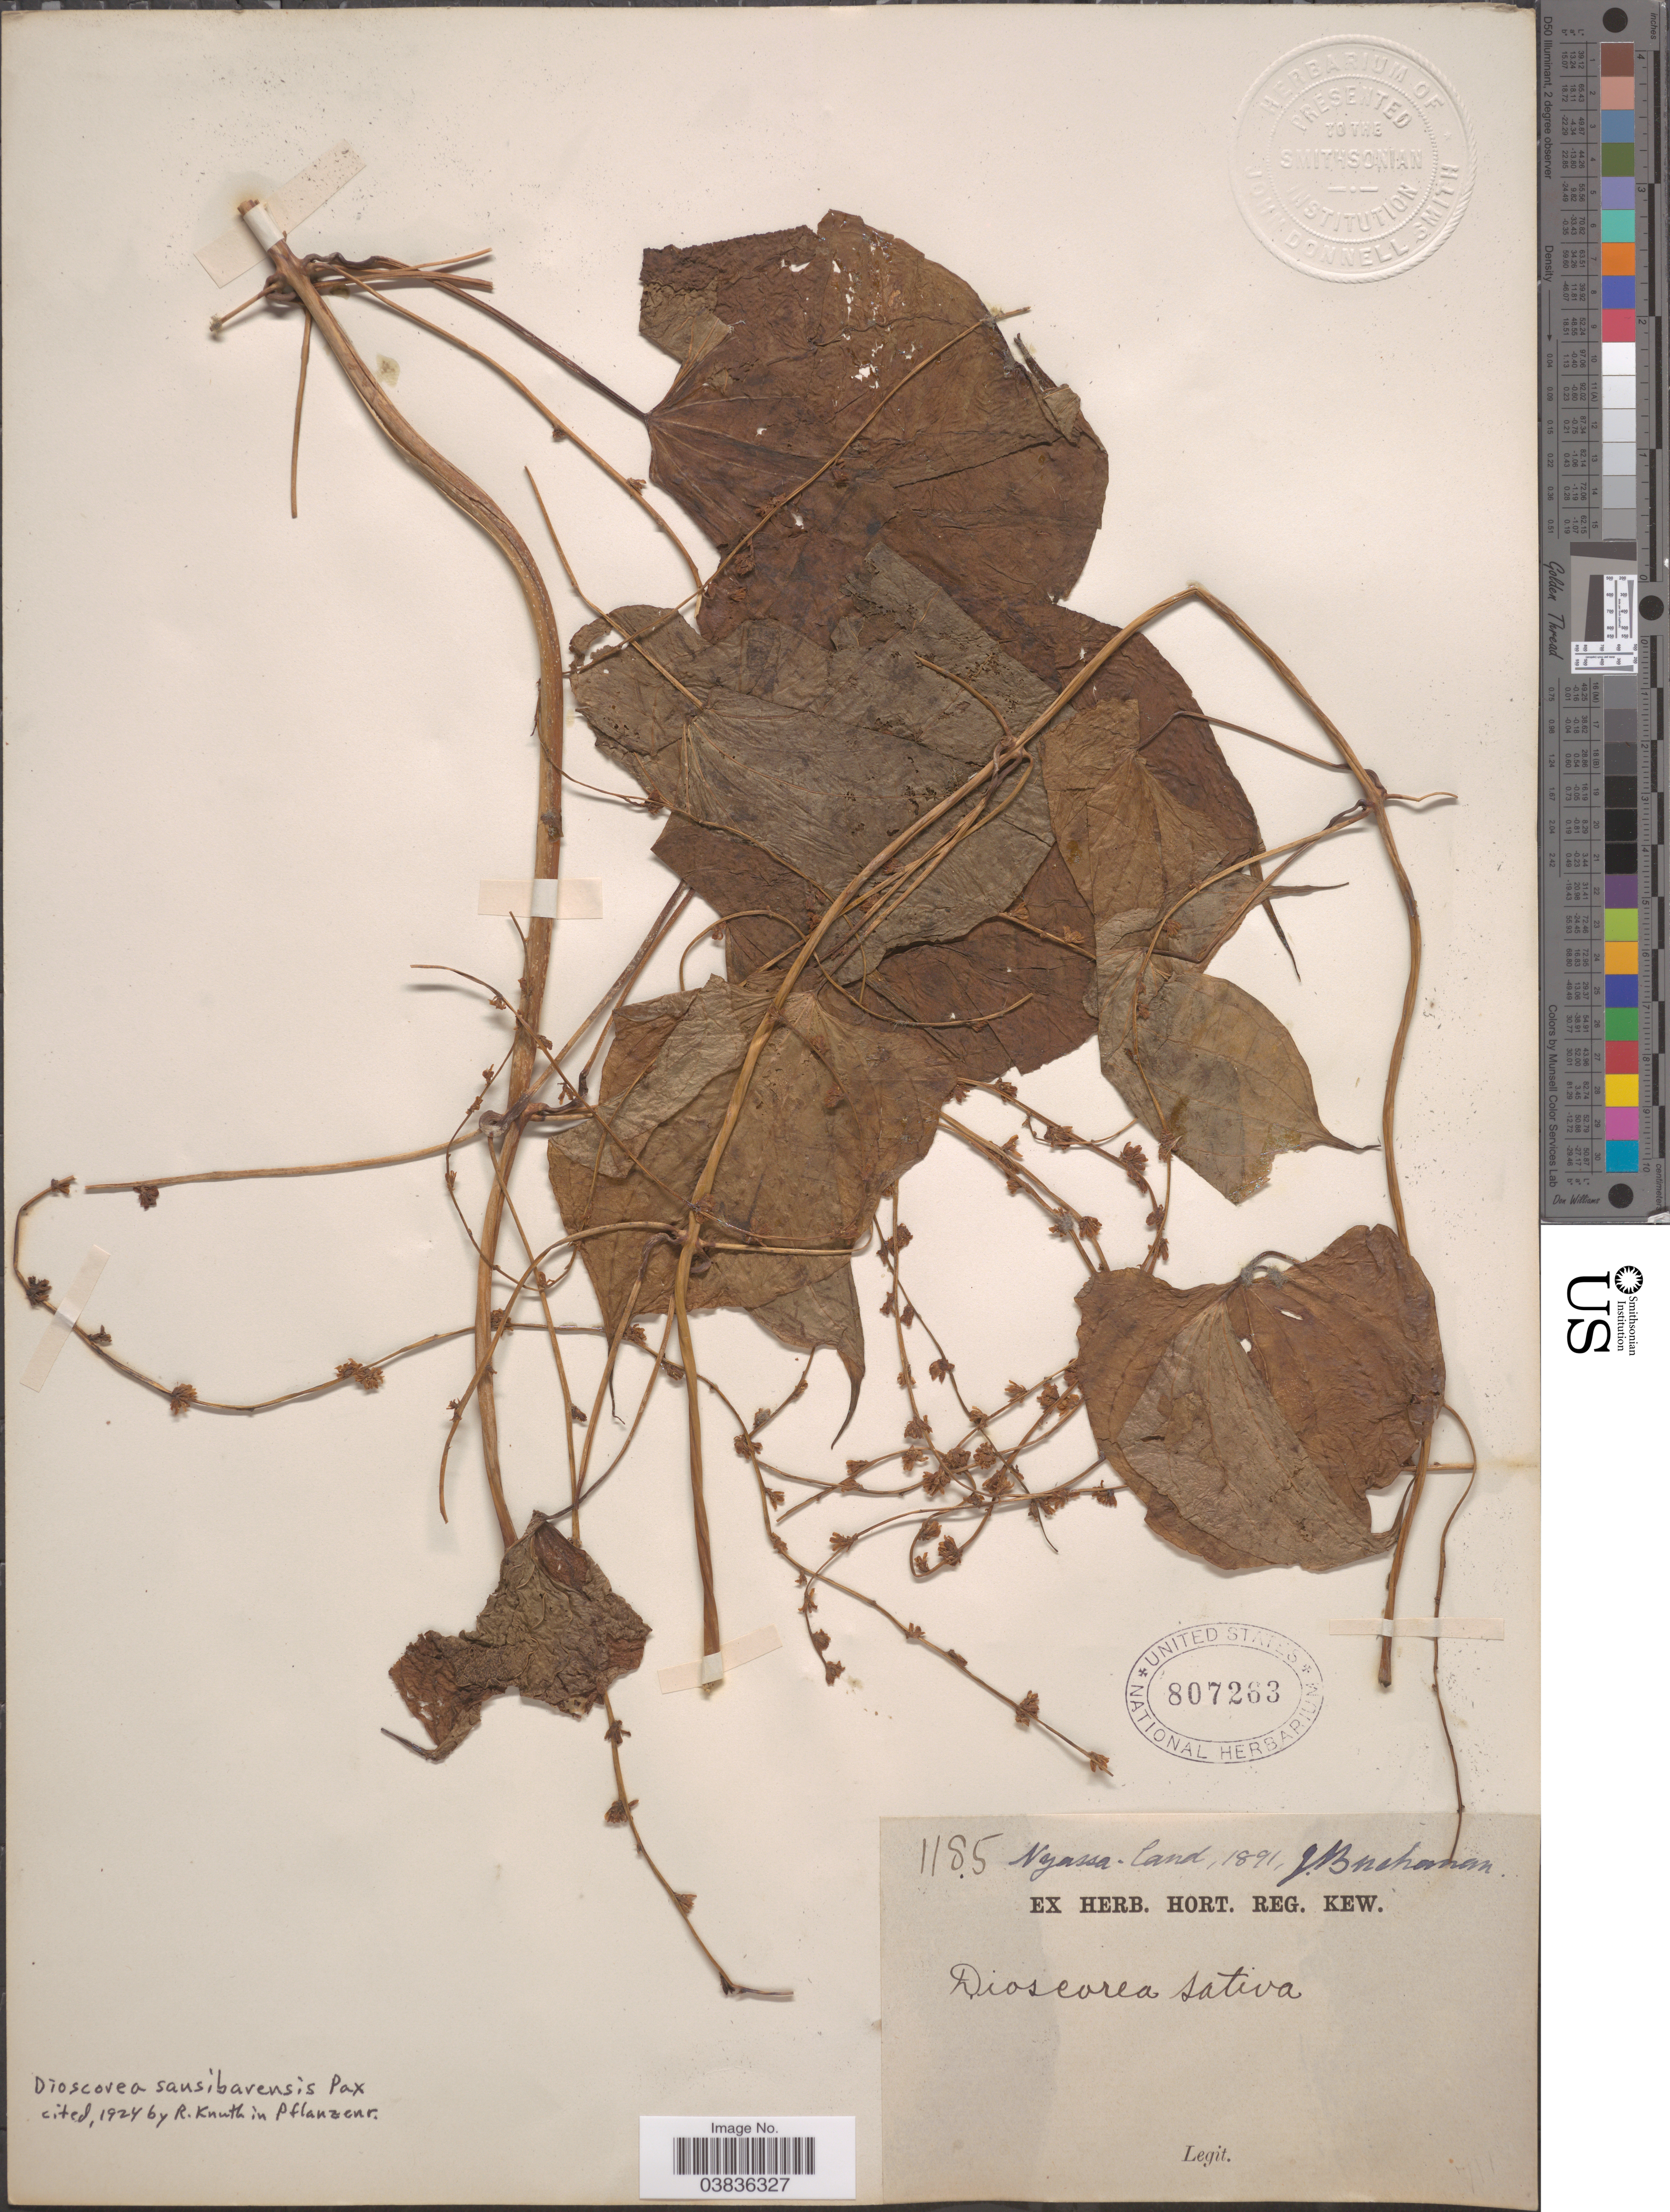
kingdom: Plantae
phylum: Tracheophyta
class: Liliopsida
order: Dioscoreales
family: Dioscoreaceae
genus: Dioscorea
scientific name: Dioscorea sansibarensis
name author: Pax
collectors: J. Buchanan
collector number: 1185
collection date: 1891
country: Malawi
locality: Nyassa-land.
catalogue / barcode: US 807263